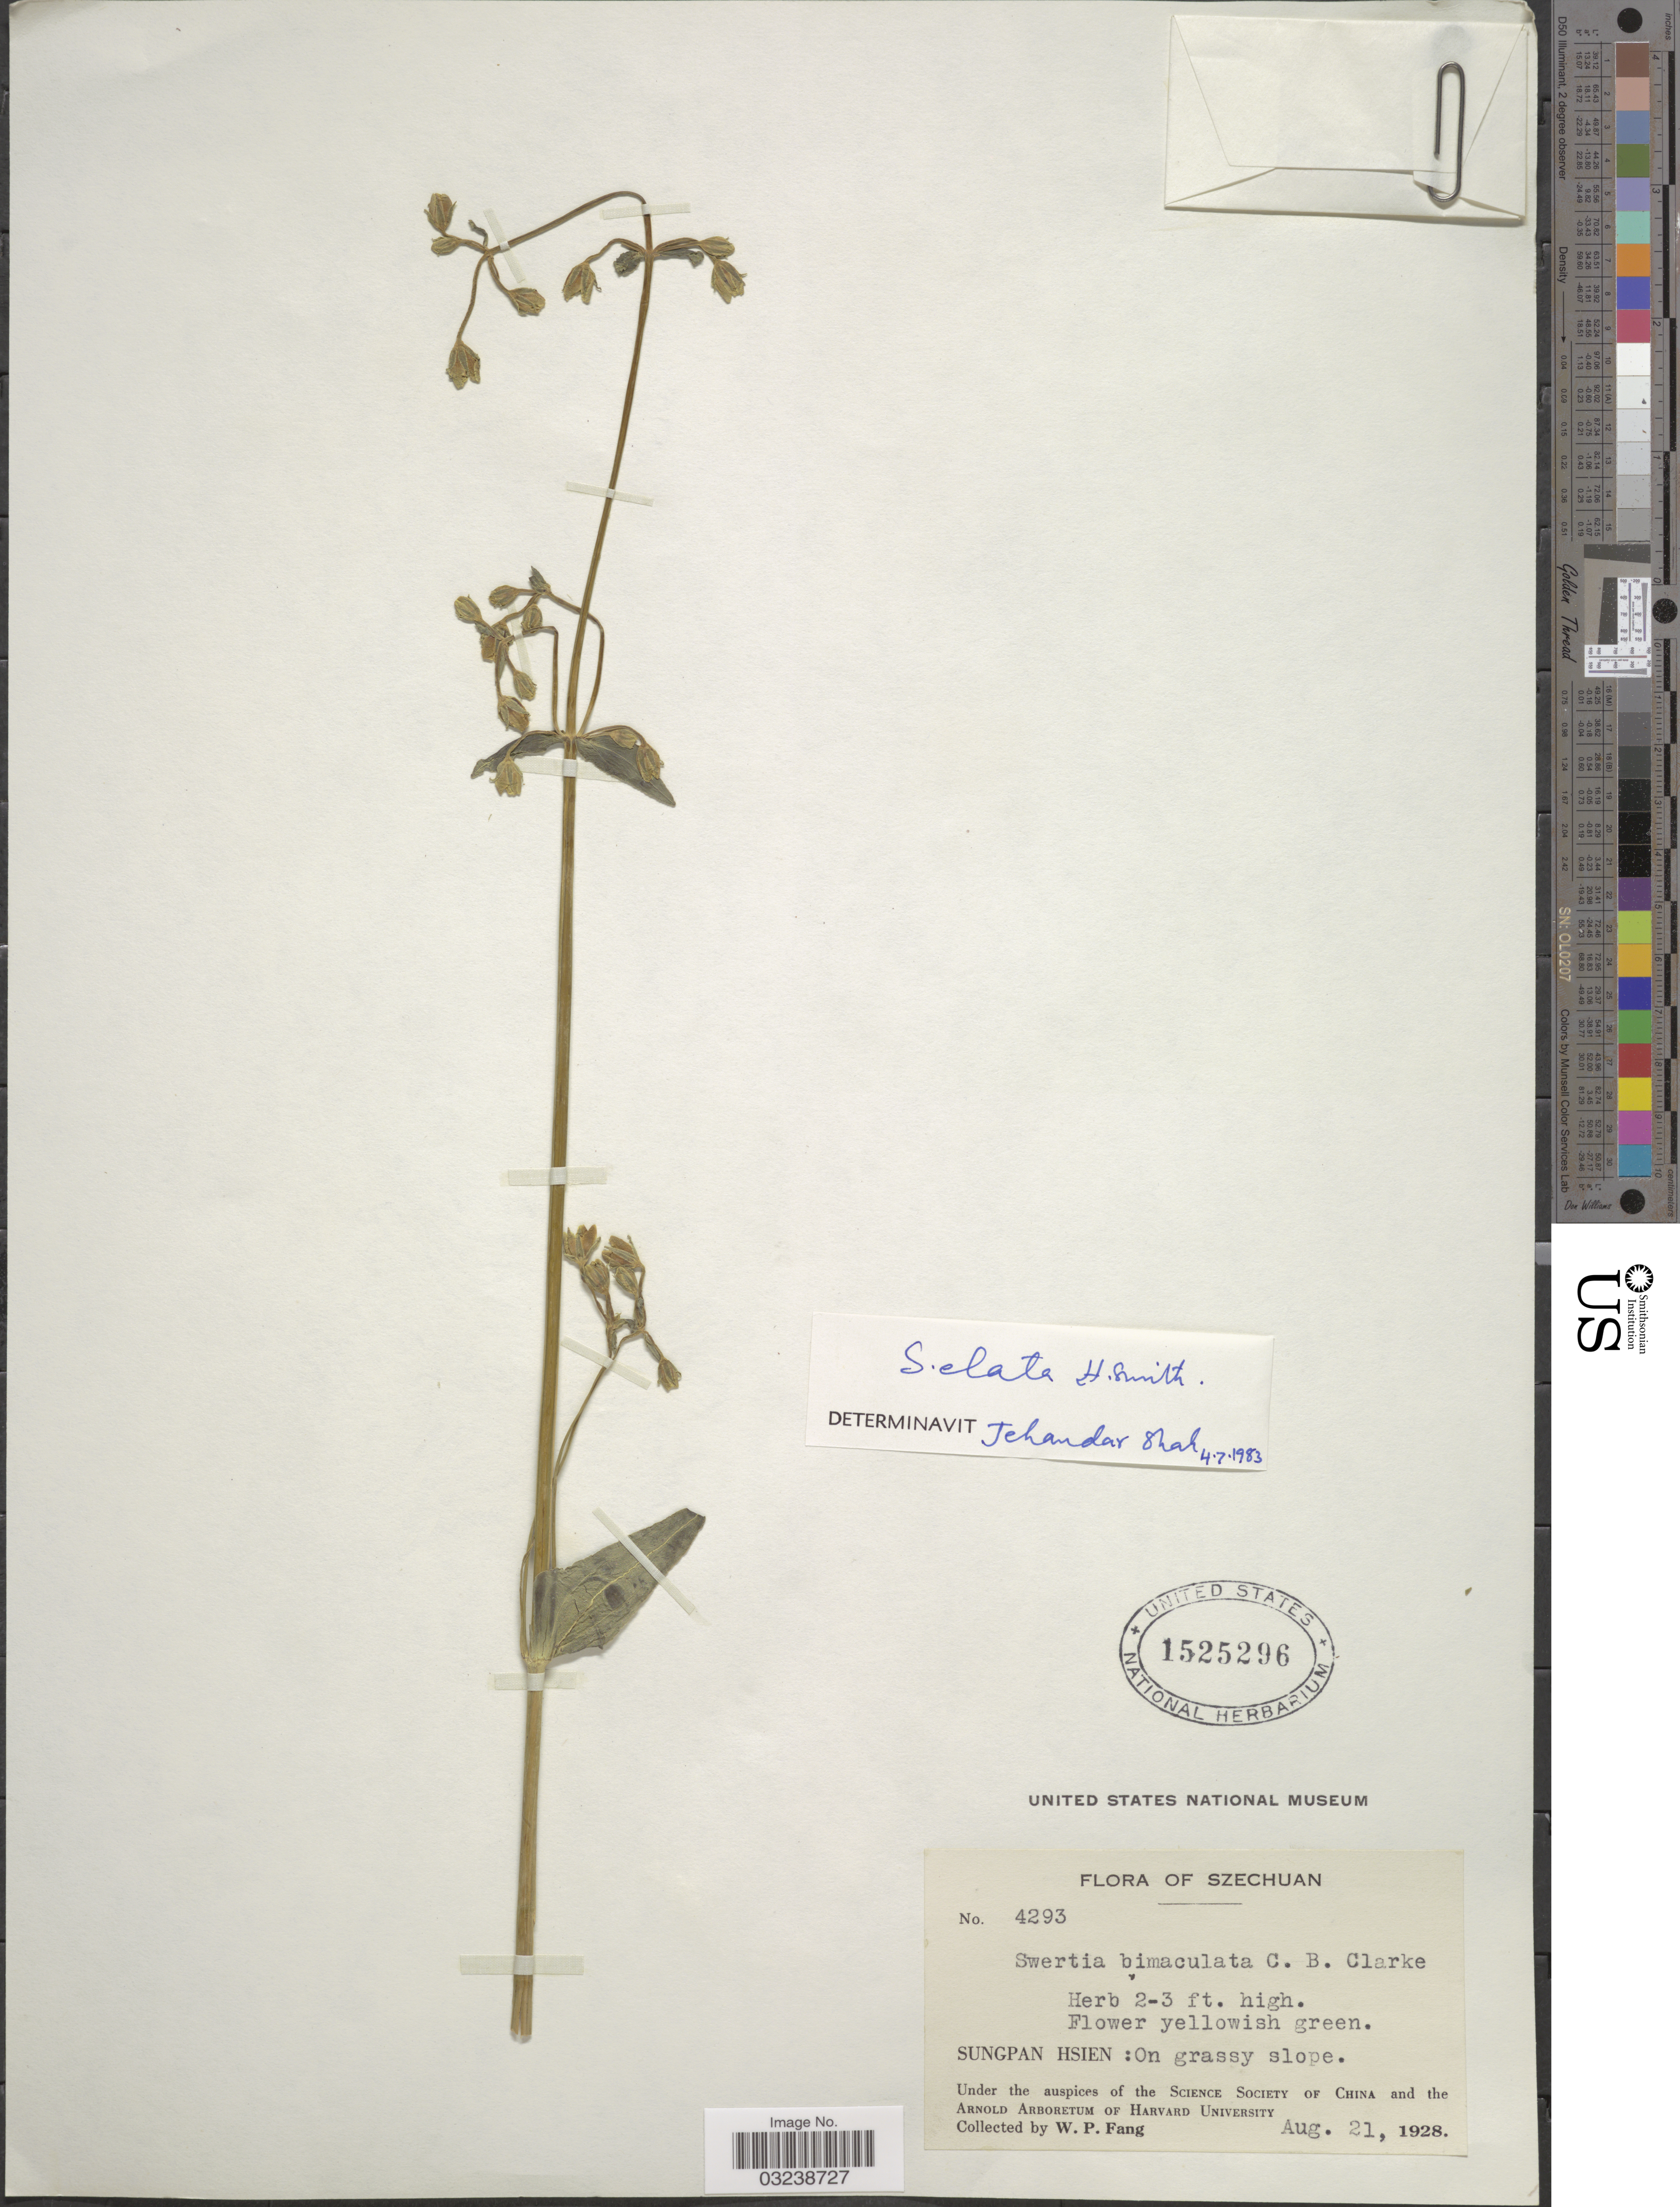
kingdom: Plantae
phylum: Tracheophyta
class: Magnoliopsida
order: Gentianales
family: Gentianaceae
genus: Swertia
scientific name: Swertia elata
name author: Harry Sm.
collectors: W. P. Fang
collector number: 4293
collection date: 1928-08-21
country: China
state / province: Sichuan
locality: Szechuan. Sungpan Hsien: On grassy slope.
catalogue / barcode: US 1525296